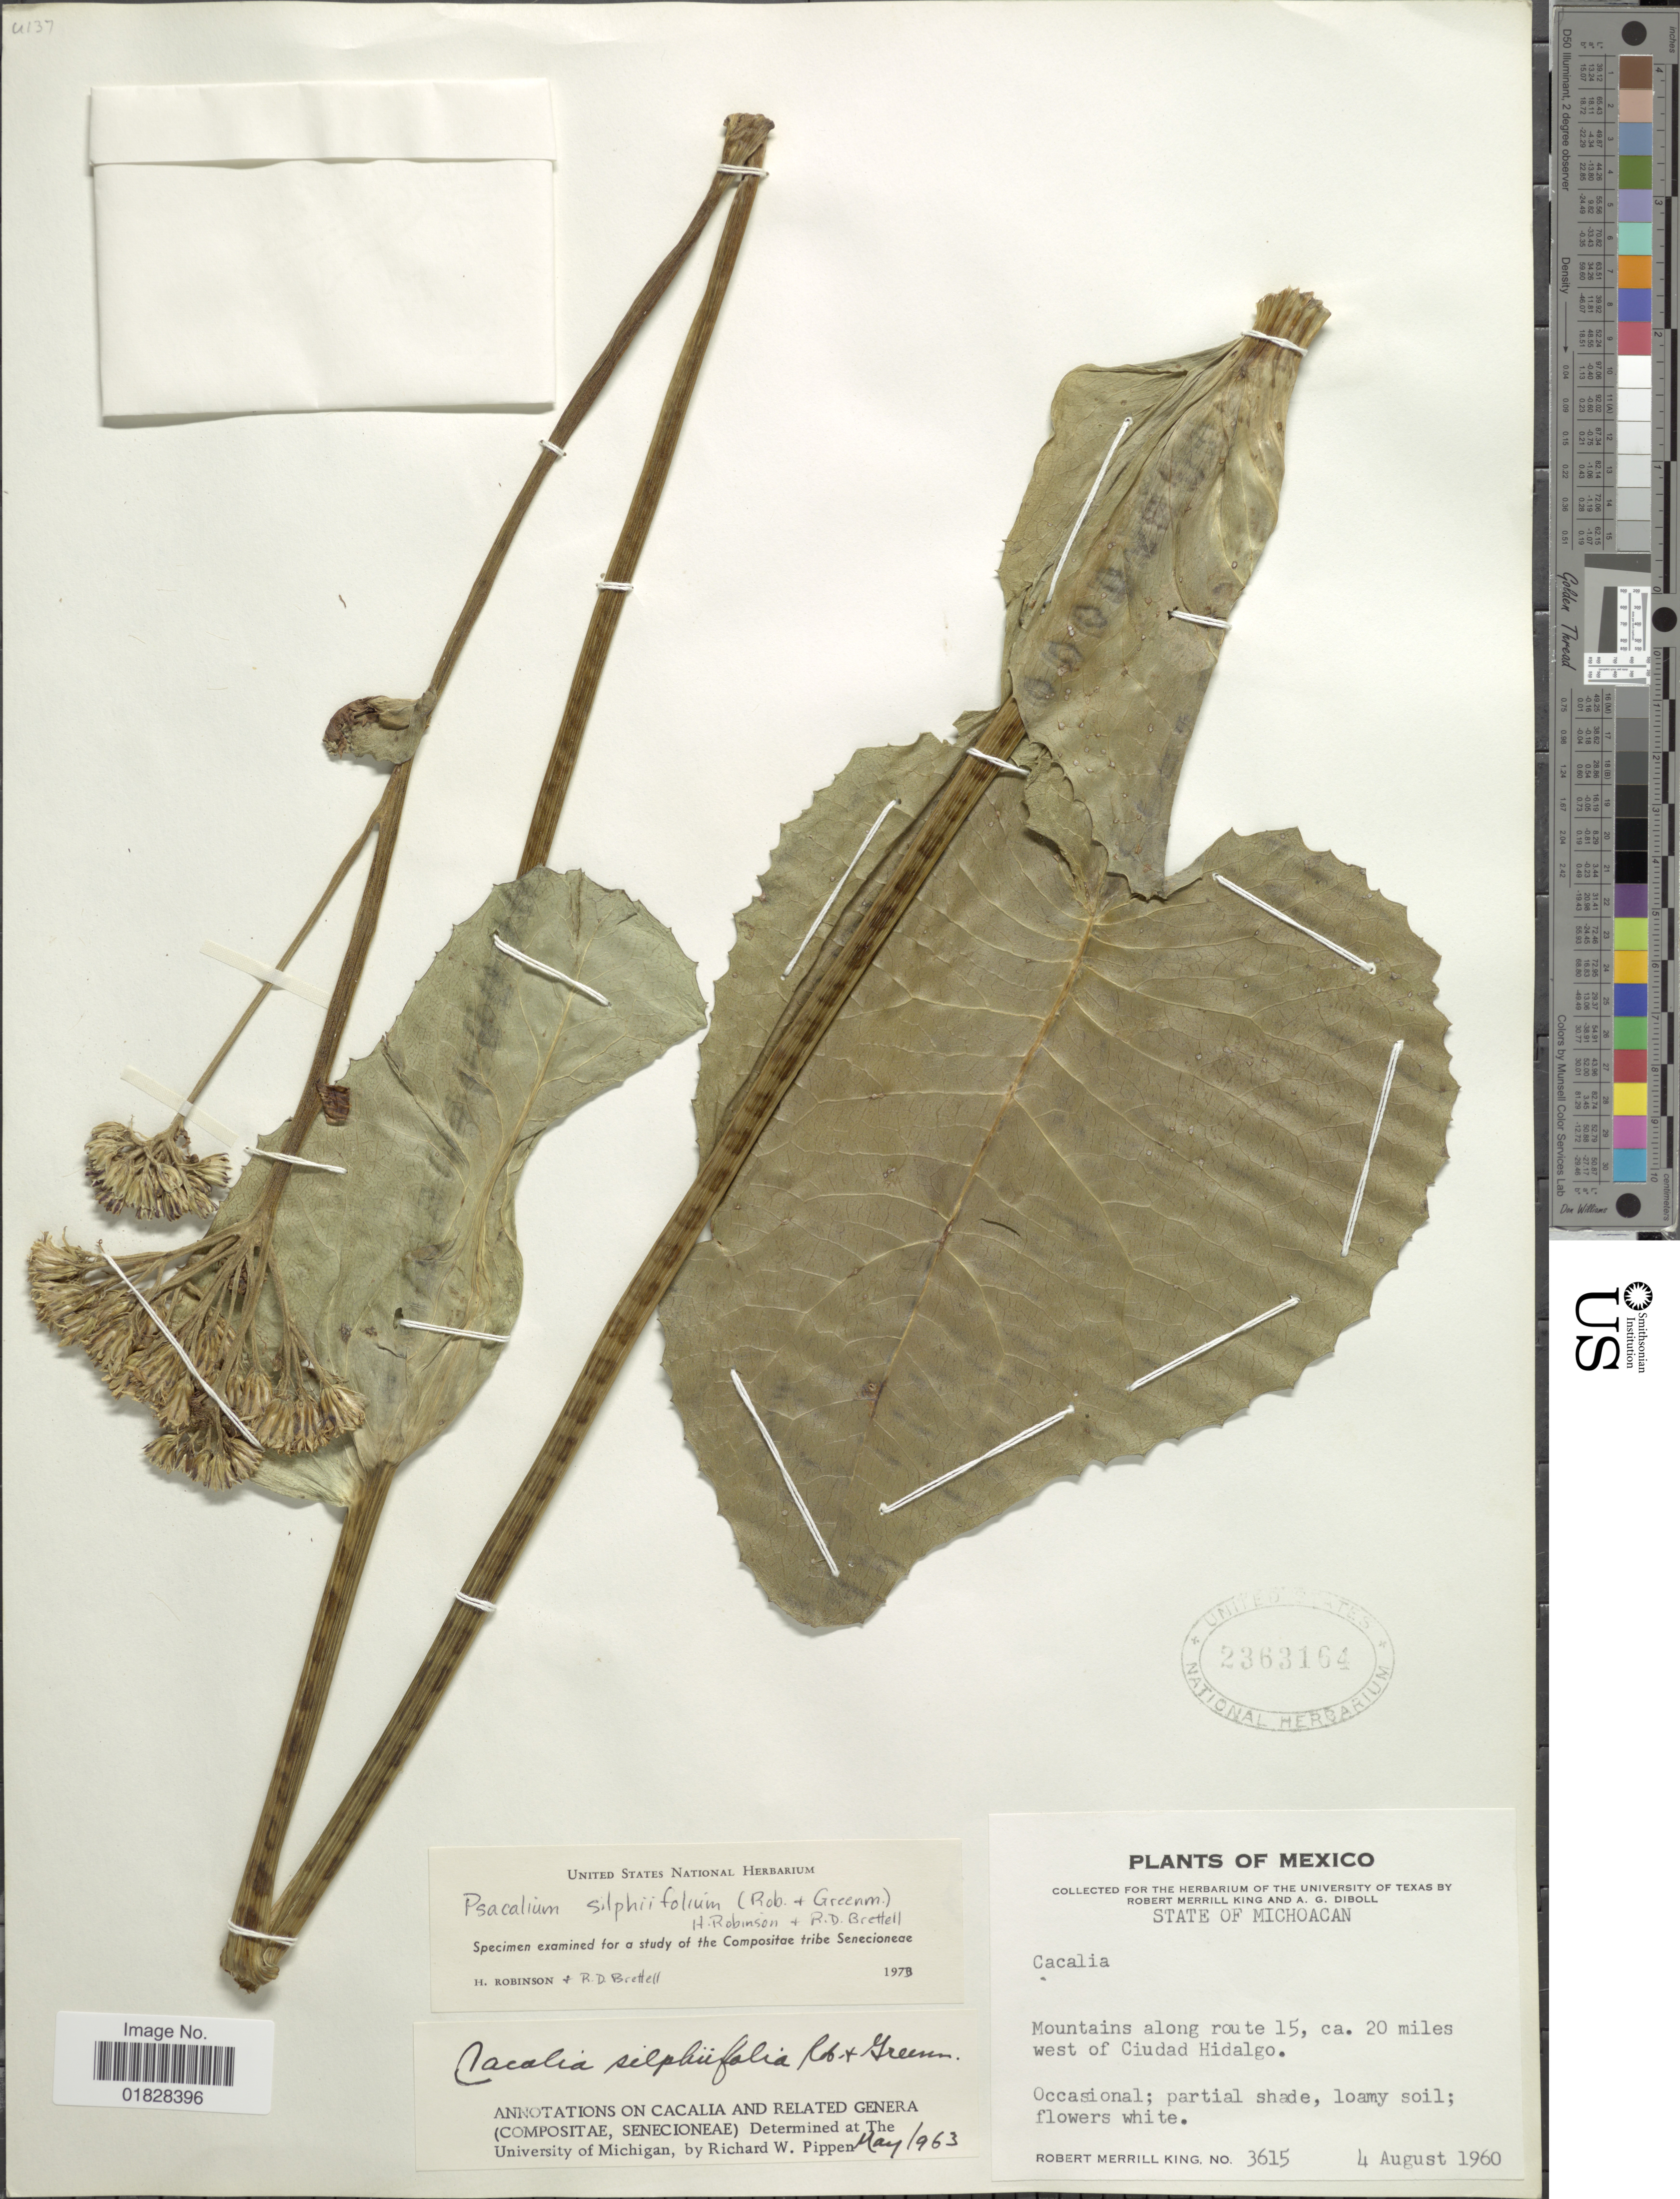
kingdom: Plantae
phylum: Tracheophyta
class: Magnoliopsida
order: Asterales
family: Asteraceae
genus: Psacalium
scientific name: Psacalium silphiifolium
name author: (Rob. & Greenm.) H. Rob. & Brettell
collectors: R. M. King & A. Diboll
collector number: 3615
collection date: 1960-08-04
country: Mexico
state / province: Michoacán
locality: Mountains along route 15, ca. 20 miles west of Ciudad Hidalgo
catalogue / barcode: US 2363164